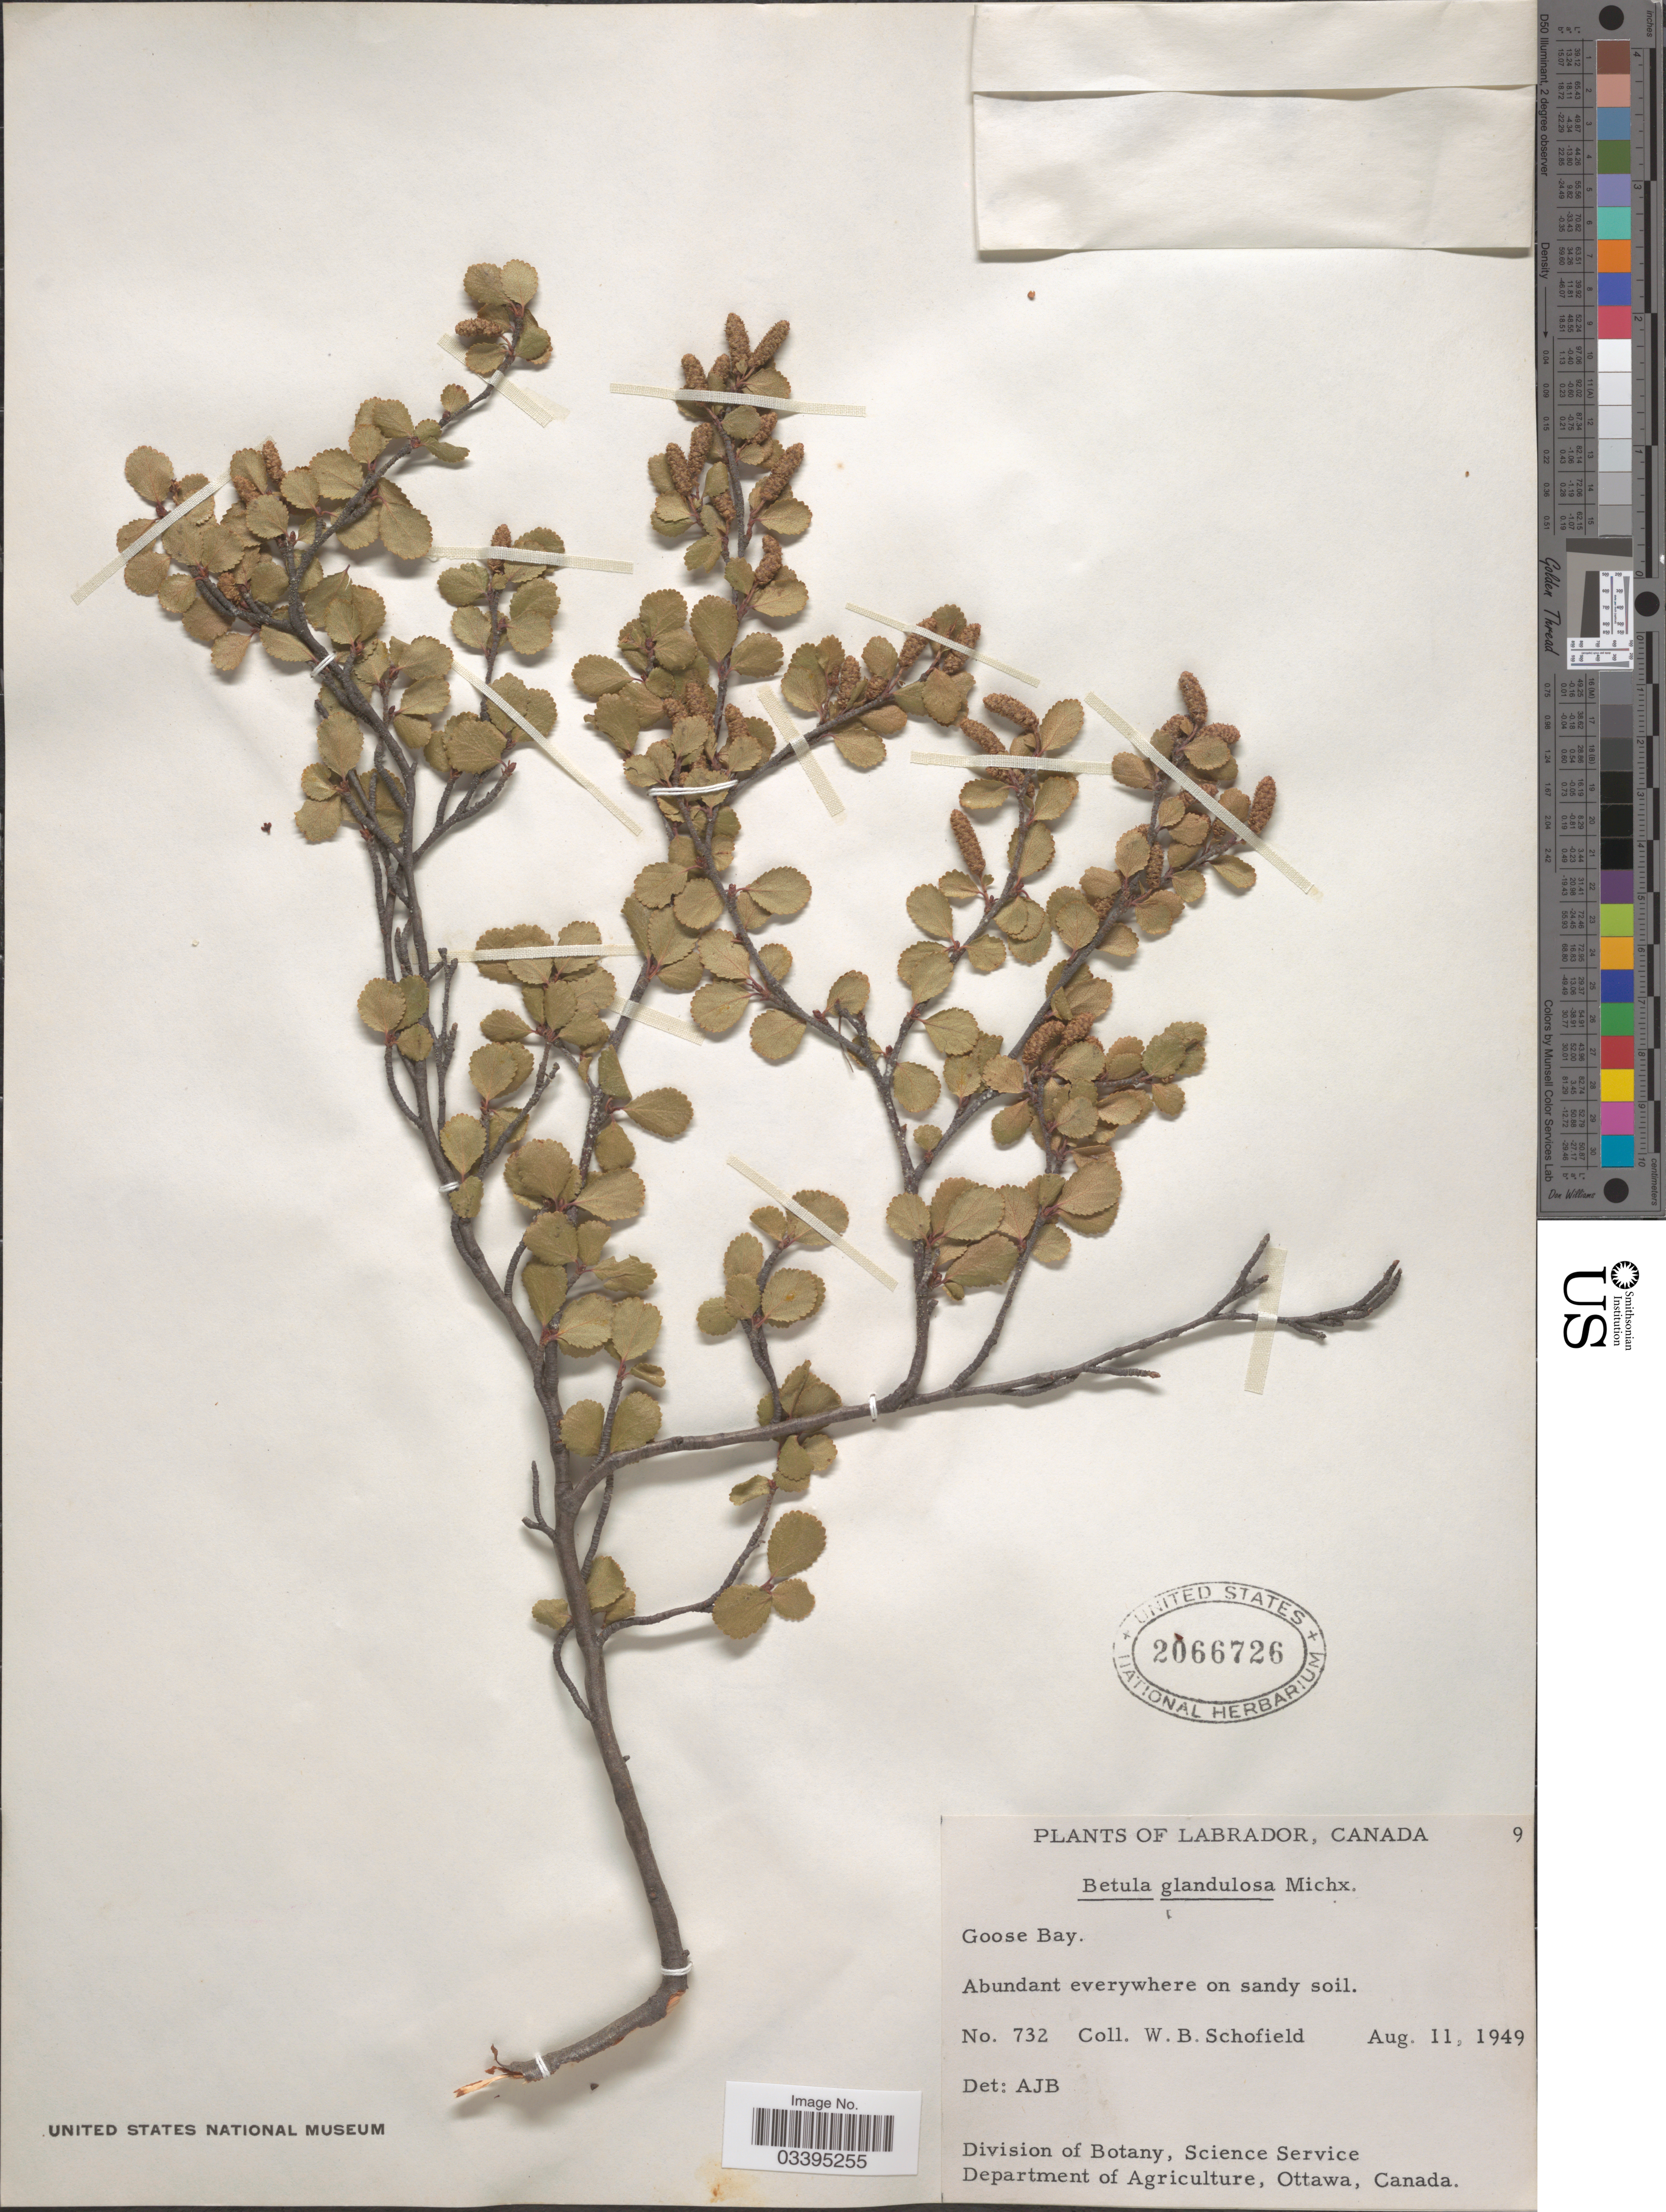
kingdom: Plantae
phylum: Tracheophyta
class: Magnoliopsida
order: Fagales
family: Betulaceae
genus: Betula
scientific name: Betula glandulosa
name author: Michx.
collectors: W. Schofield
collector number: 732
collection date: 1949-08-11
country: Canada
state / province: Newfoundland and Labrador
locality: Labrador. Goose Bay.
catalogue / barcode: US 2066726